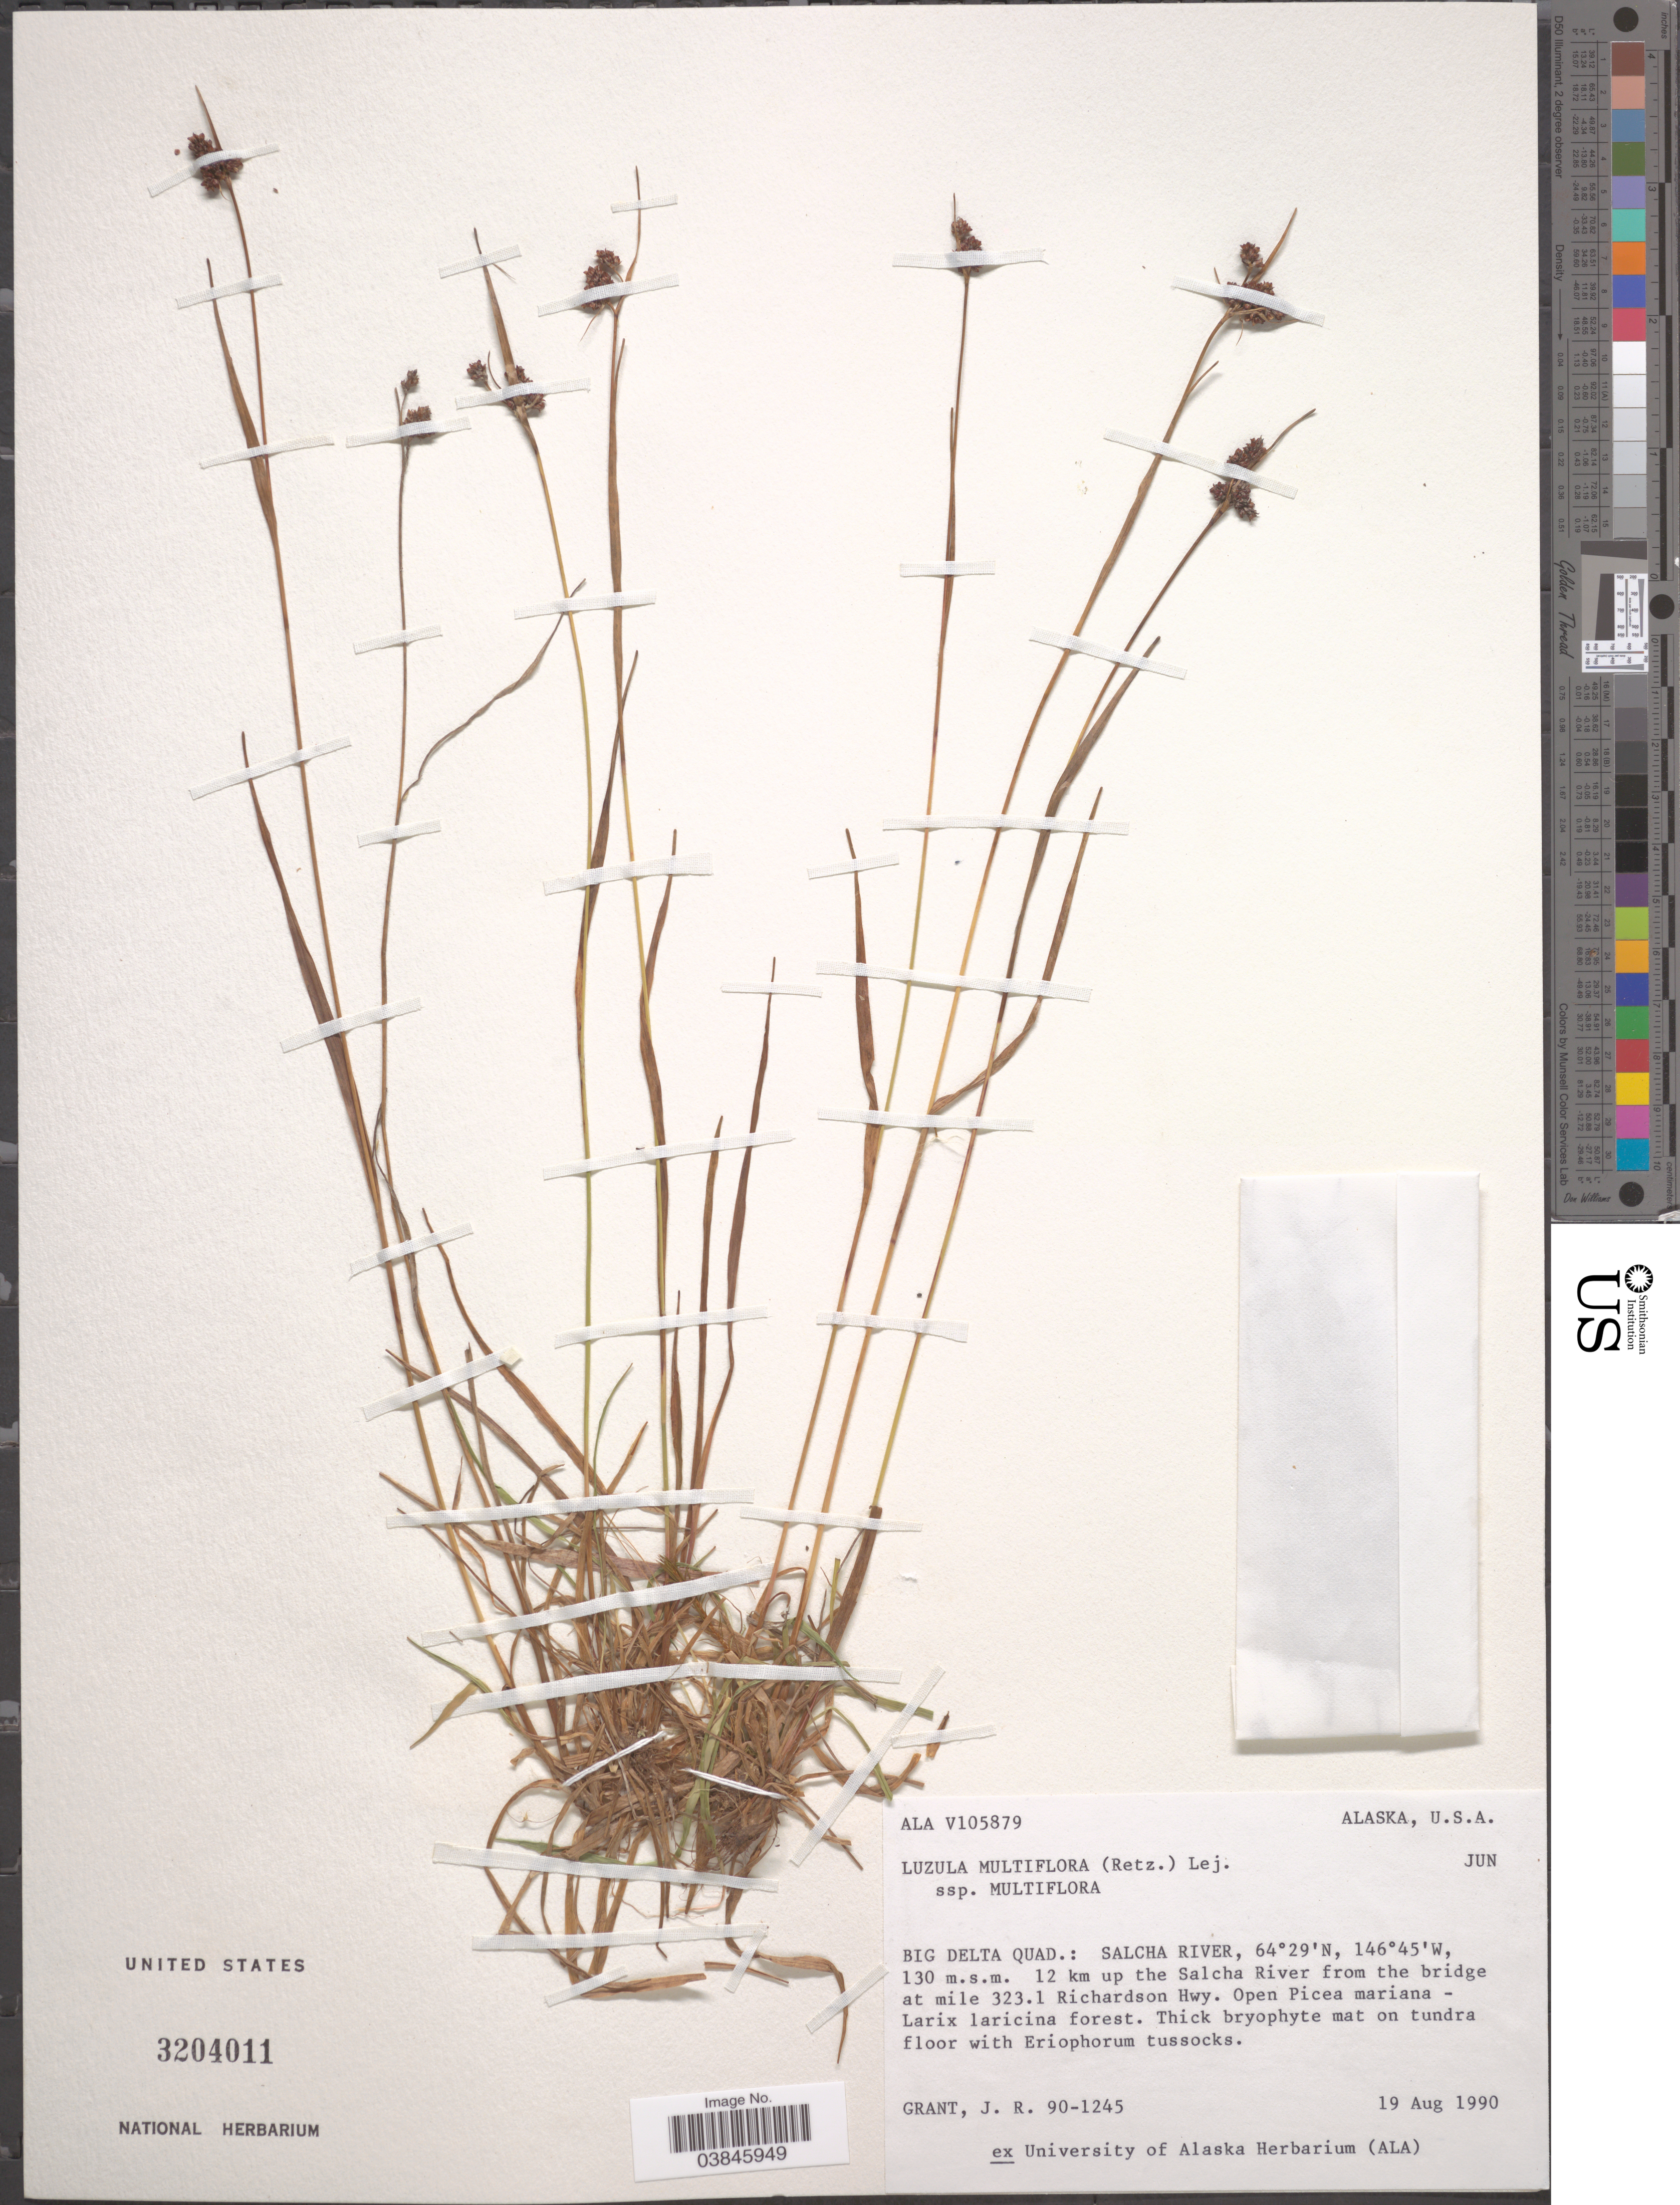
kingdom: Plantae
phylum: Tracheophyta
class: Liliopsida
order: Poales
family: Juncaceae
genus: Luzula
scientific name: Luzula multiflora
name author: (Ehrh.) Lej.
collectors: J. Grant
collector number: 90-1245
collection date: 1990-08-19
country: United States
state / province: Alaska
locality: Big Delta Quad.: Salcha River, 12 km up the Salcha River from the bridge at mile 323.1 Richardson Hwy.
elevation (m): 130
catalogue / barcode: US 3204011